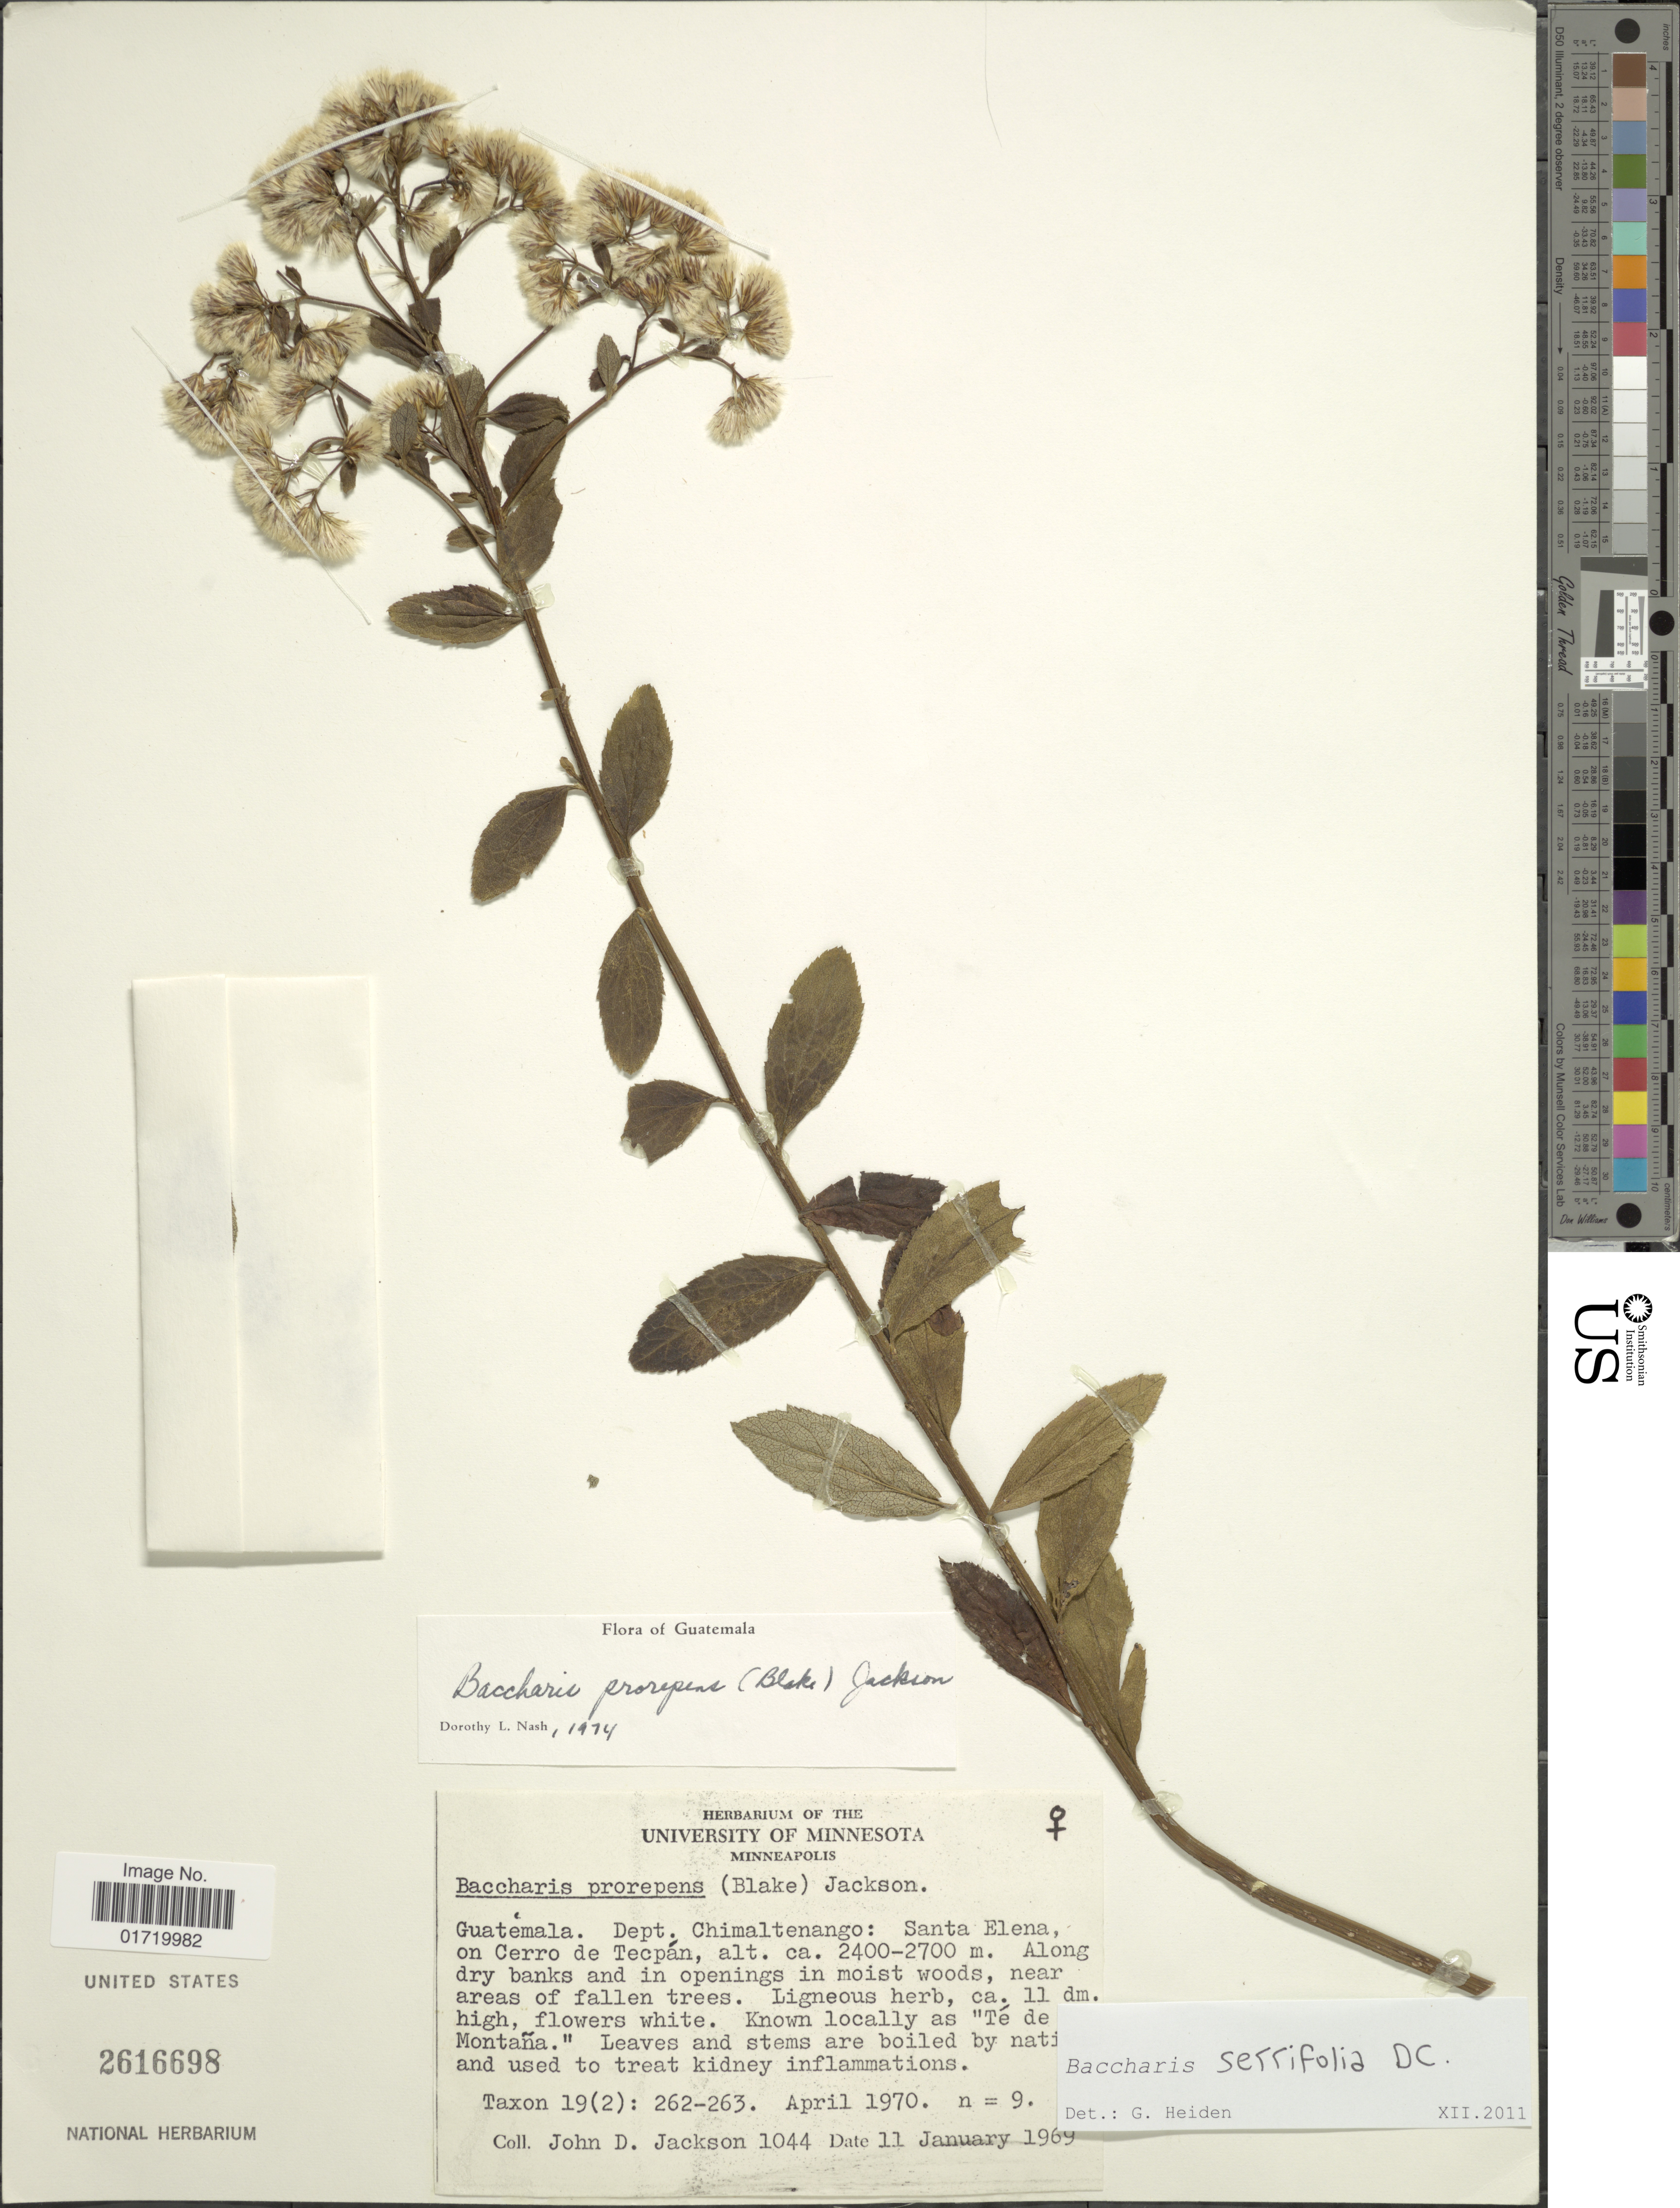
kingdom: Plantae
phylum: Tracheophyta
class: Magnoliopsida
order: Asterales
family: Asteraceae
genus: Baccharis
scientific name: Baccharis serrifolia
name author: DC.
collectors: J. Jackson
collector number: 1044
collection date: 1969-01-11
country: Guatemala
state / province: Chimaltenango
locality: Santa Elena, on Cerro de Tecpan, Te de Montana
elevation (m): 2400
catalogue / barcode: US 2616698